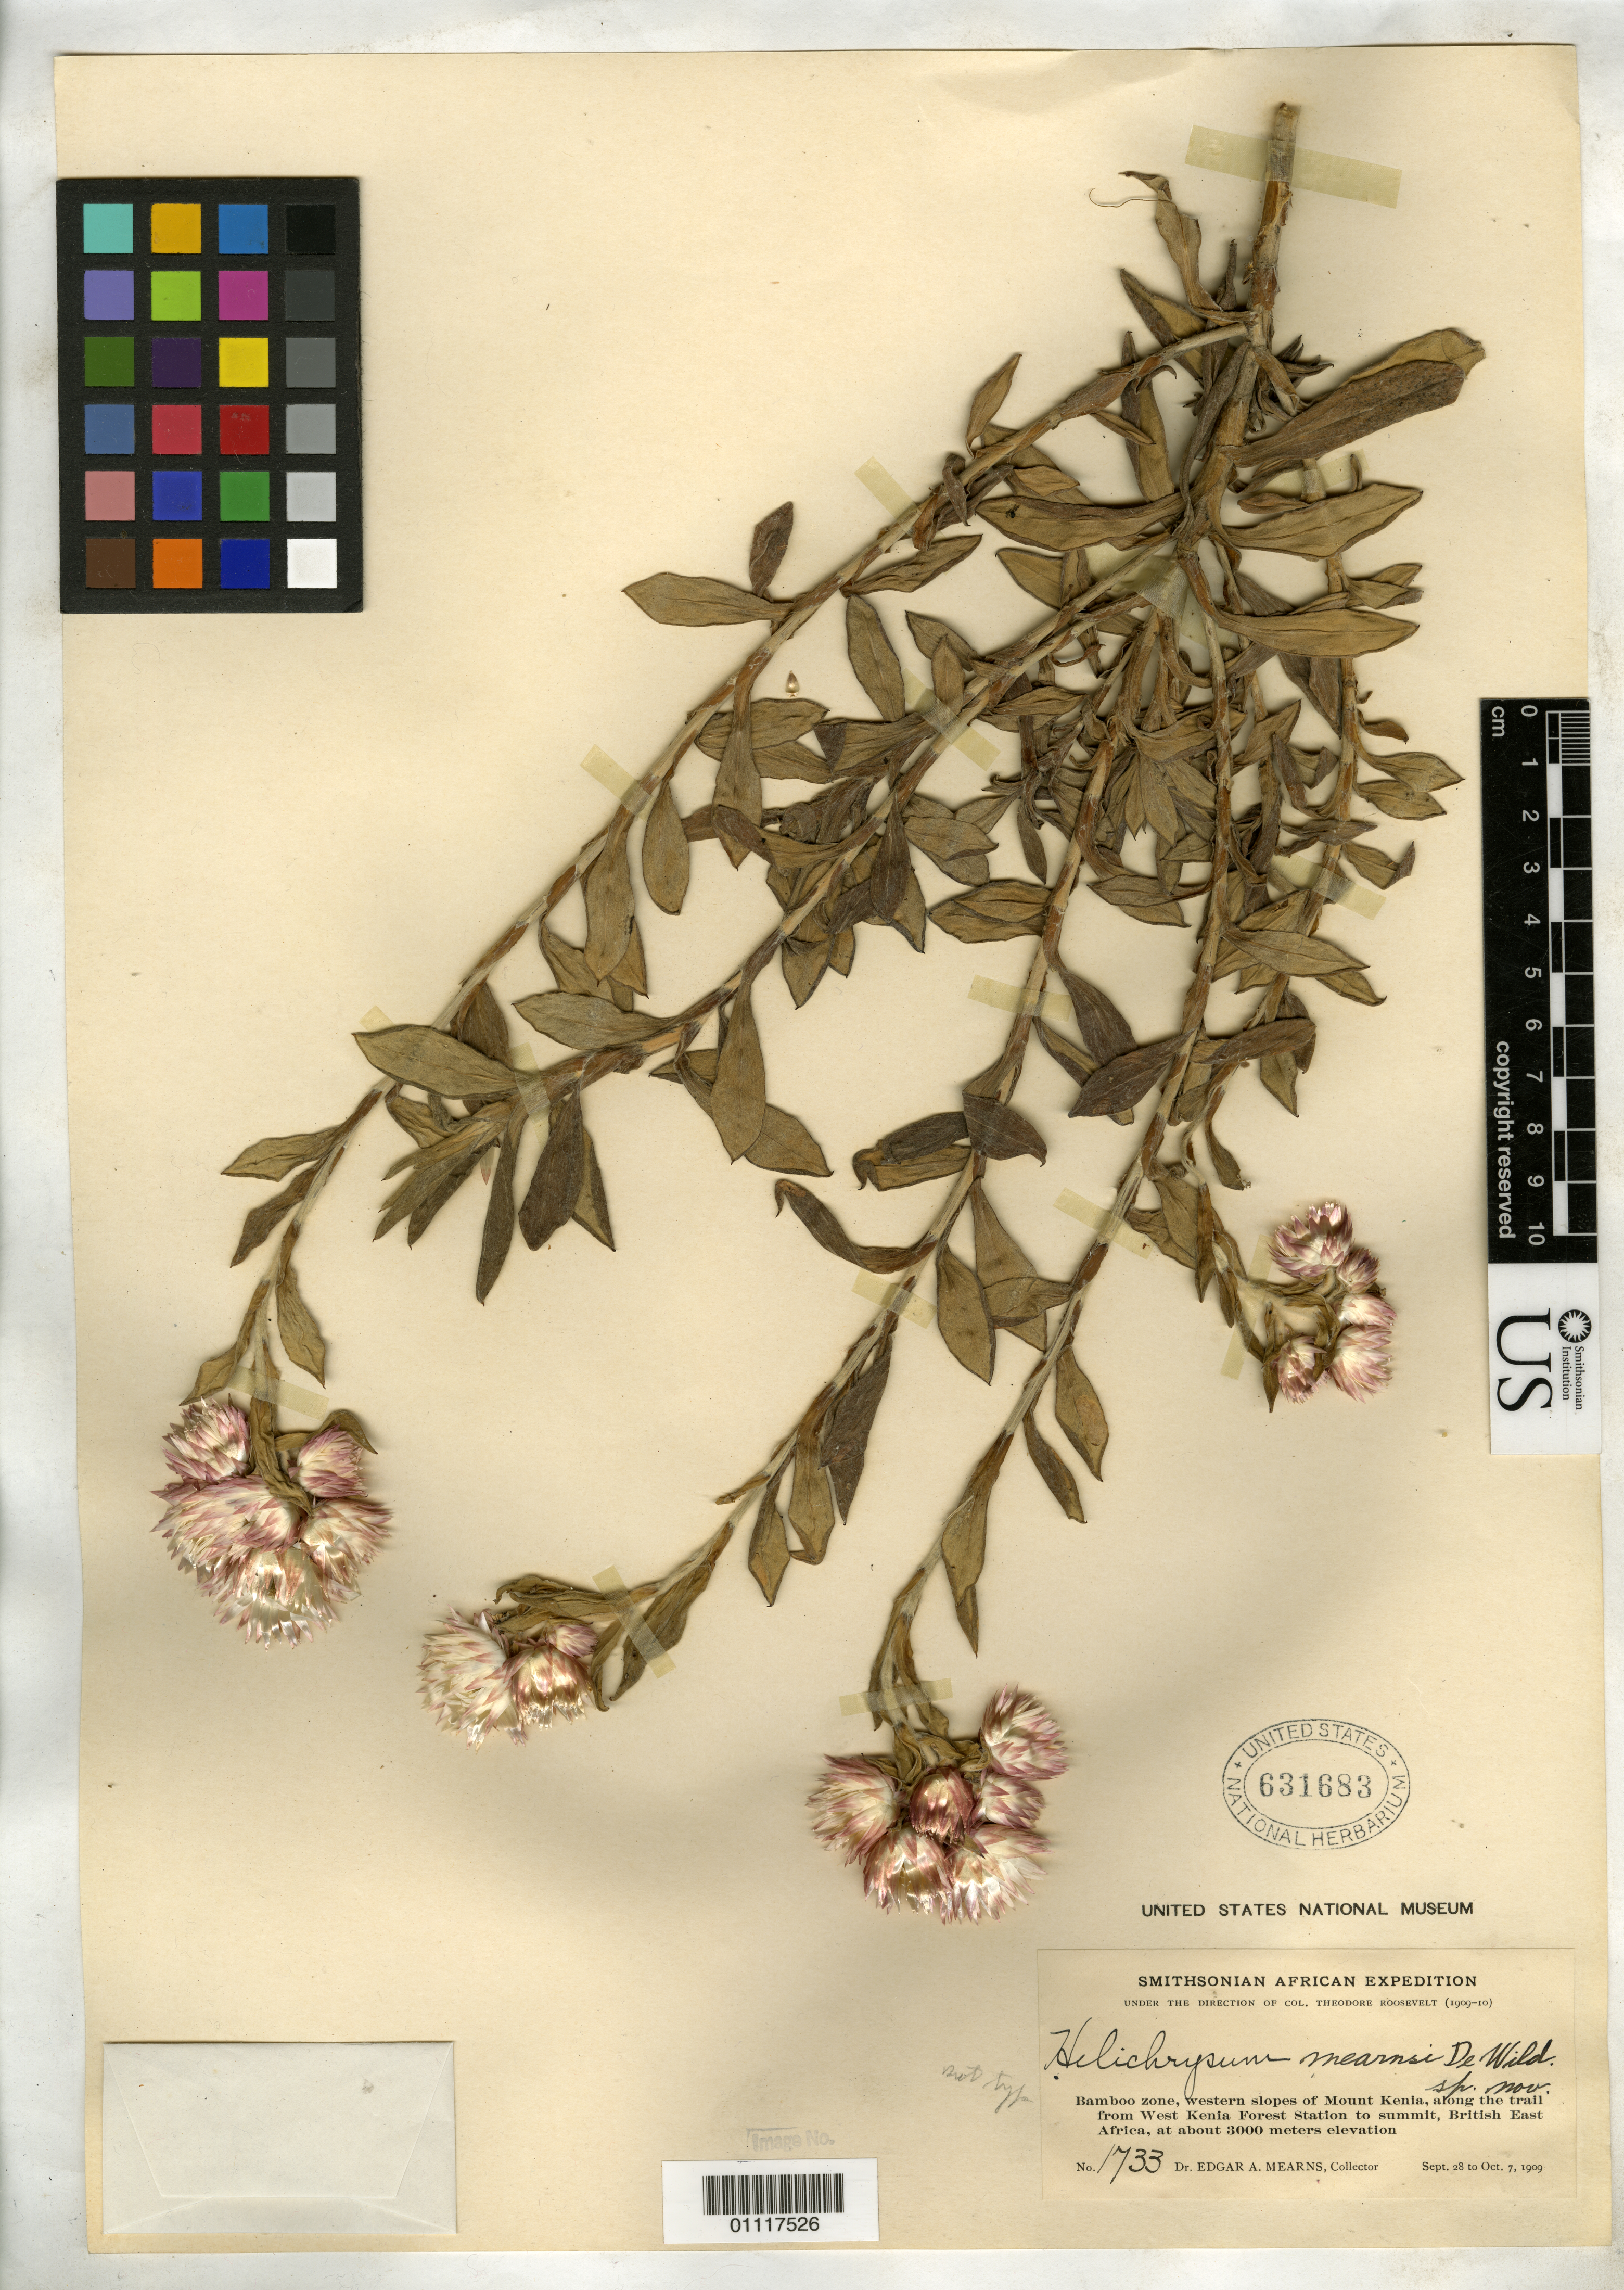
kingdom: Plantae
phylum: Tracheophyta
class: Magnoliopsida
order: Asterales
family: Asteraceae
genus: Helichrysum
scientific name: Helichrysum mearnsii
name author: De Wild.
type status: Syntype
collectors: E. A. Mearns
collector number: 1733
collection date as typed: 28 Sep 1909 to 07 Oct 1909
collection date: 1909-09-28/1909-10-07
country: Kenya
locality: "British East Africa", western slopes Mt. Kenia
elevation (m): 3000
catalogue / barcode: US 631683